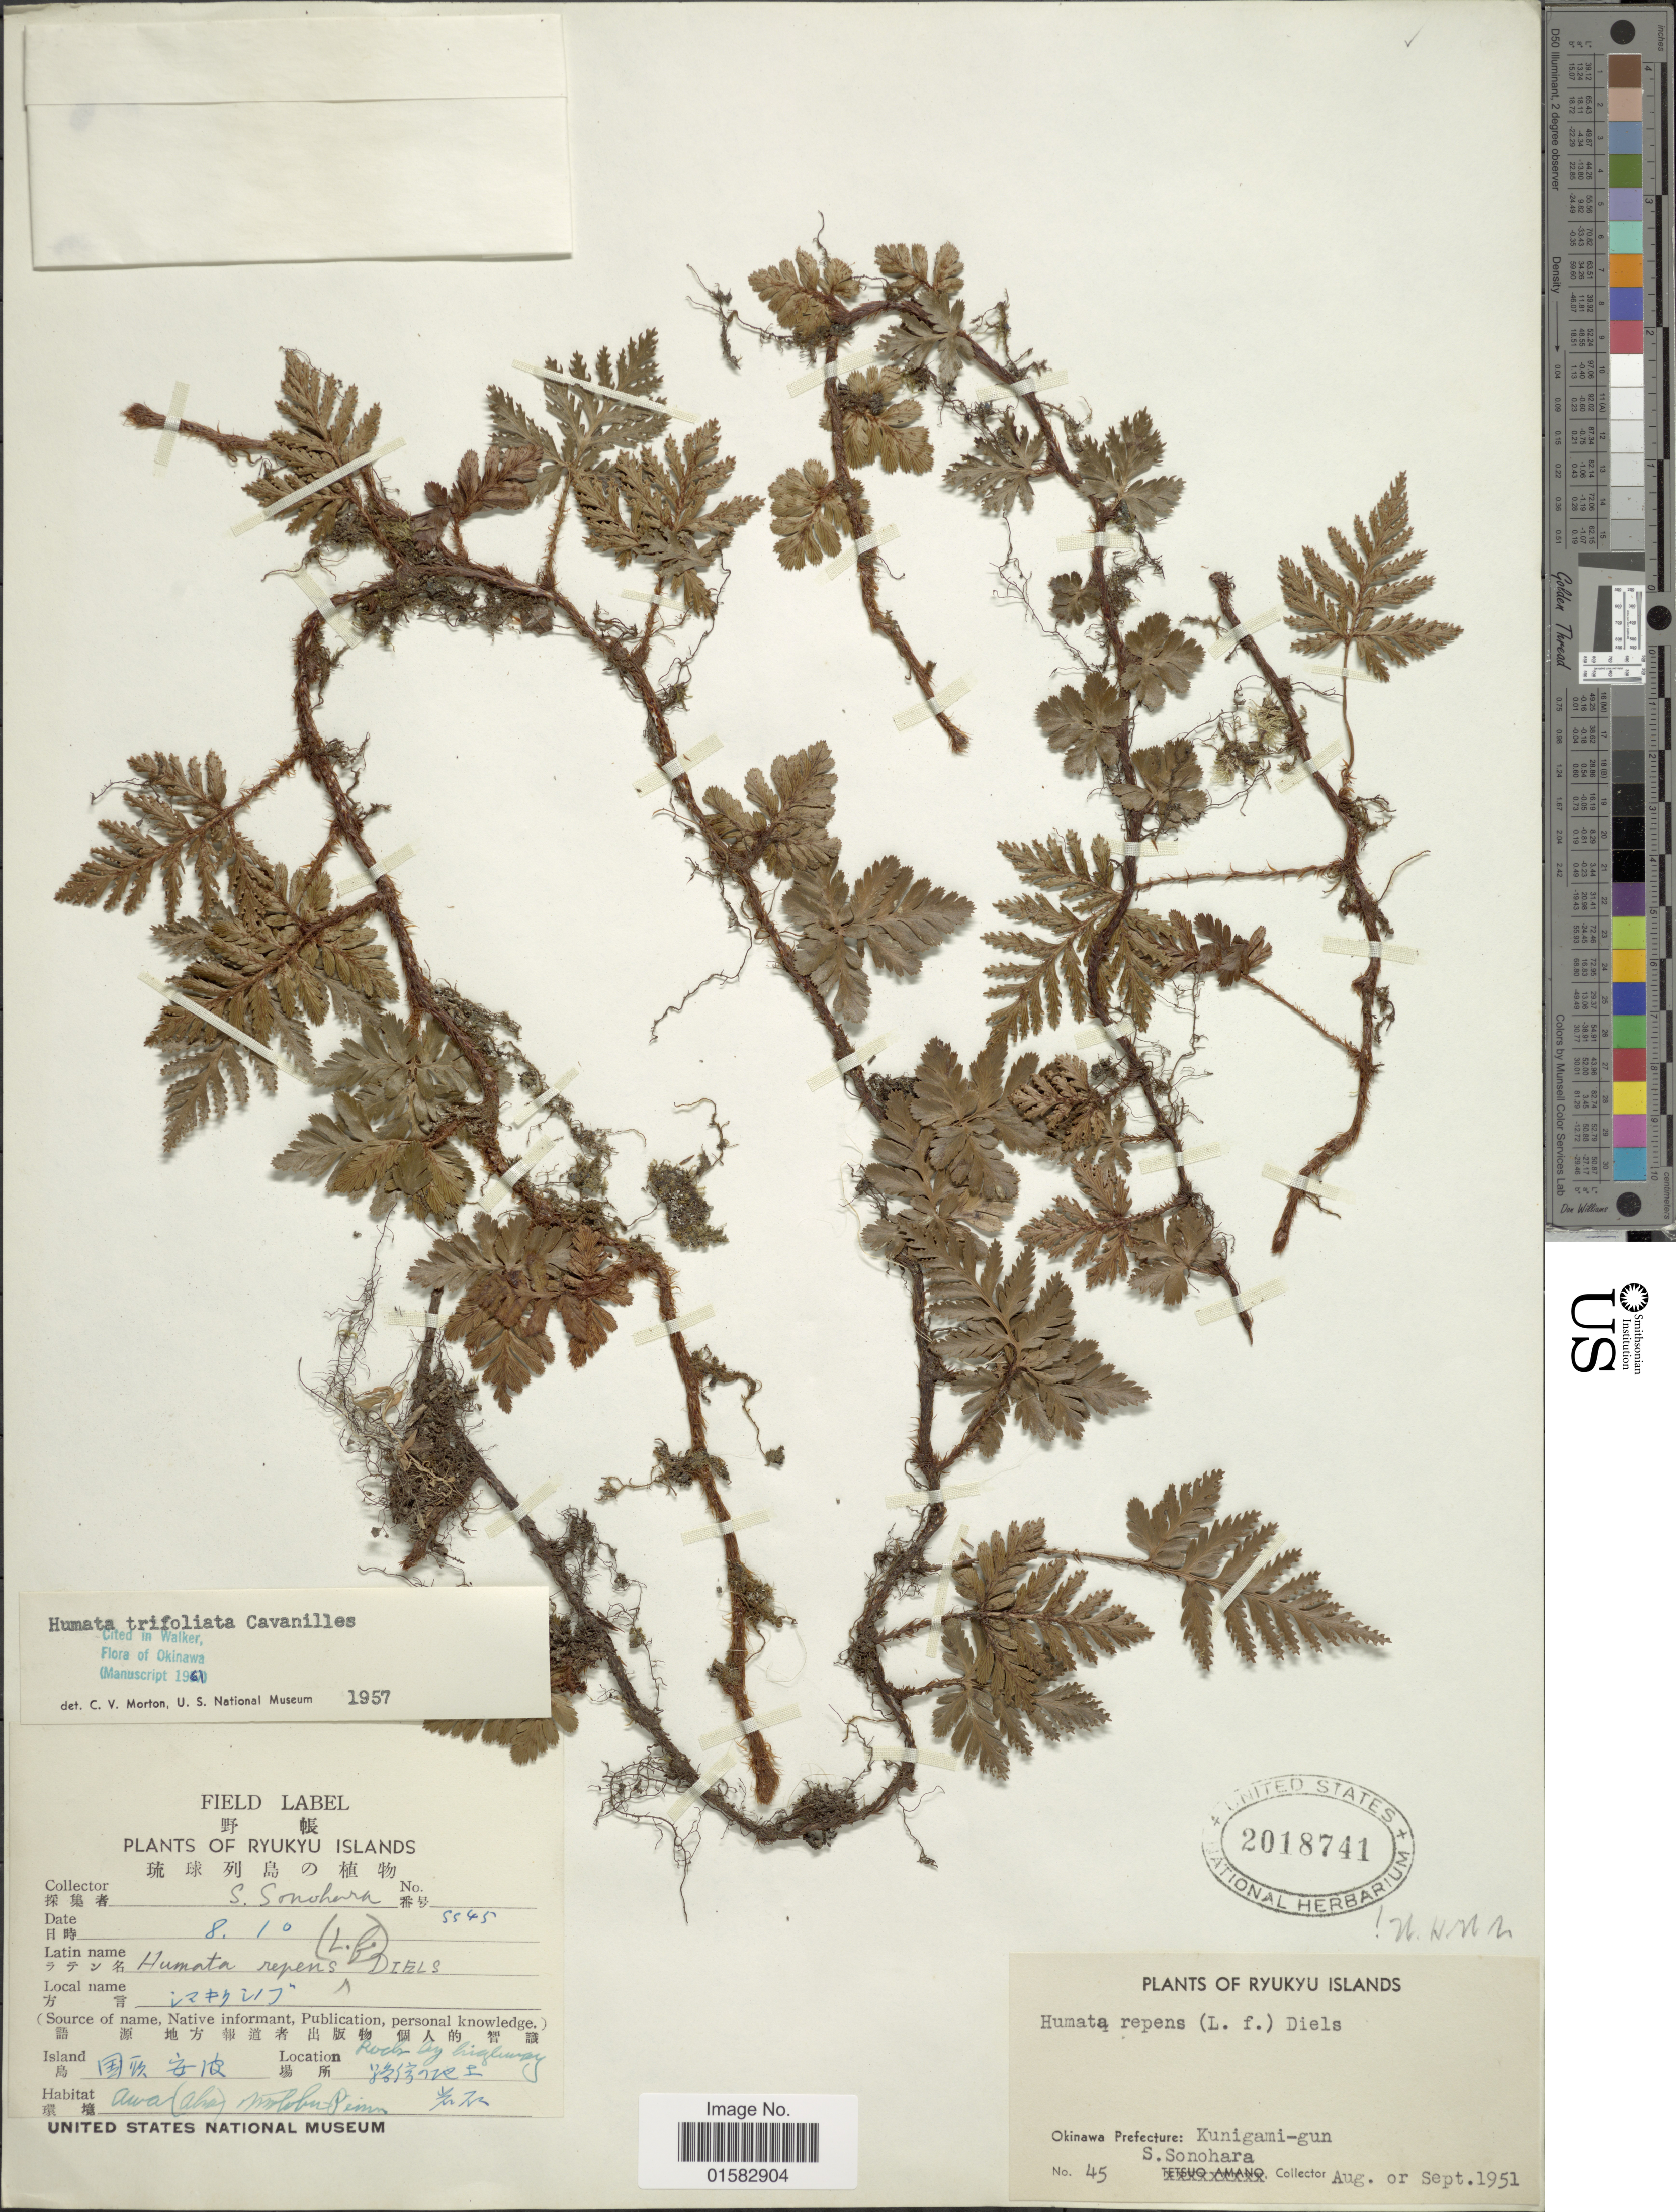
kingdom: Plantae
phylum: Tracheophyta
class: Polypodiopsida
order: Polypodiales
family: Davalliaceae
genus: Davallia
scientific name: Davallia repens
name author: (L. f.) Kuhn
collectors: S. Sonohara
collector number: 45/5545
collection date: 1951-08/1951-09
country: Japan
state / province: Okinawa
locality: Kunigami-gun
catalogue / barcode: US 2018741